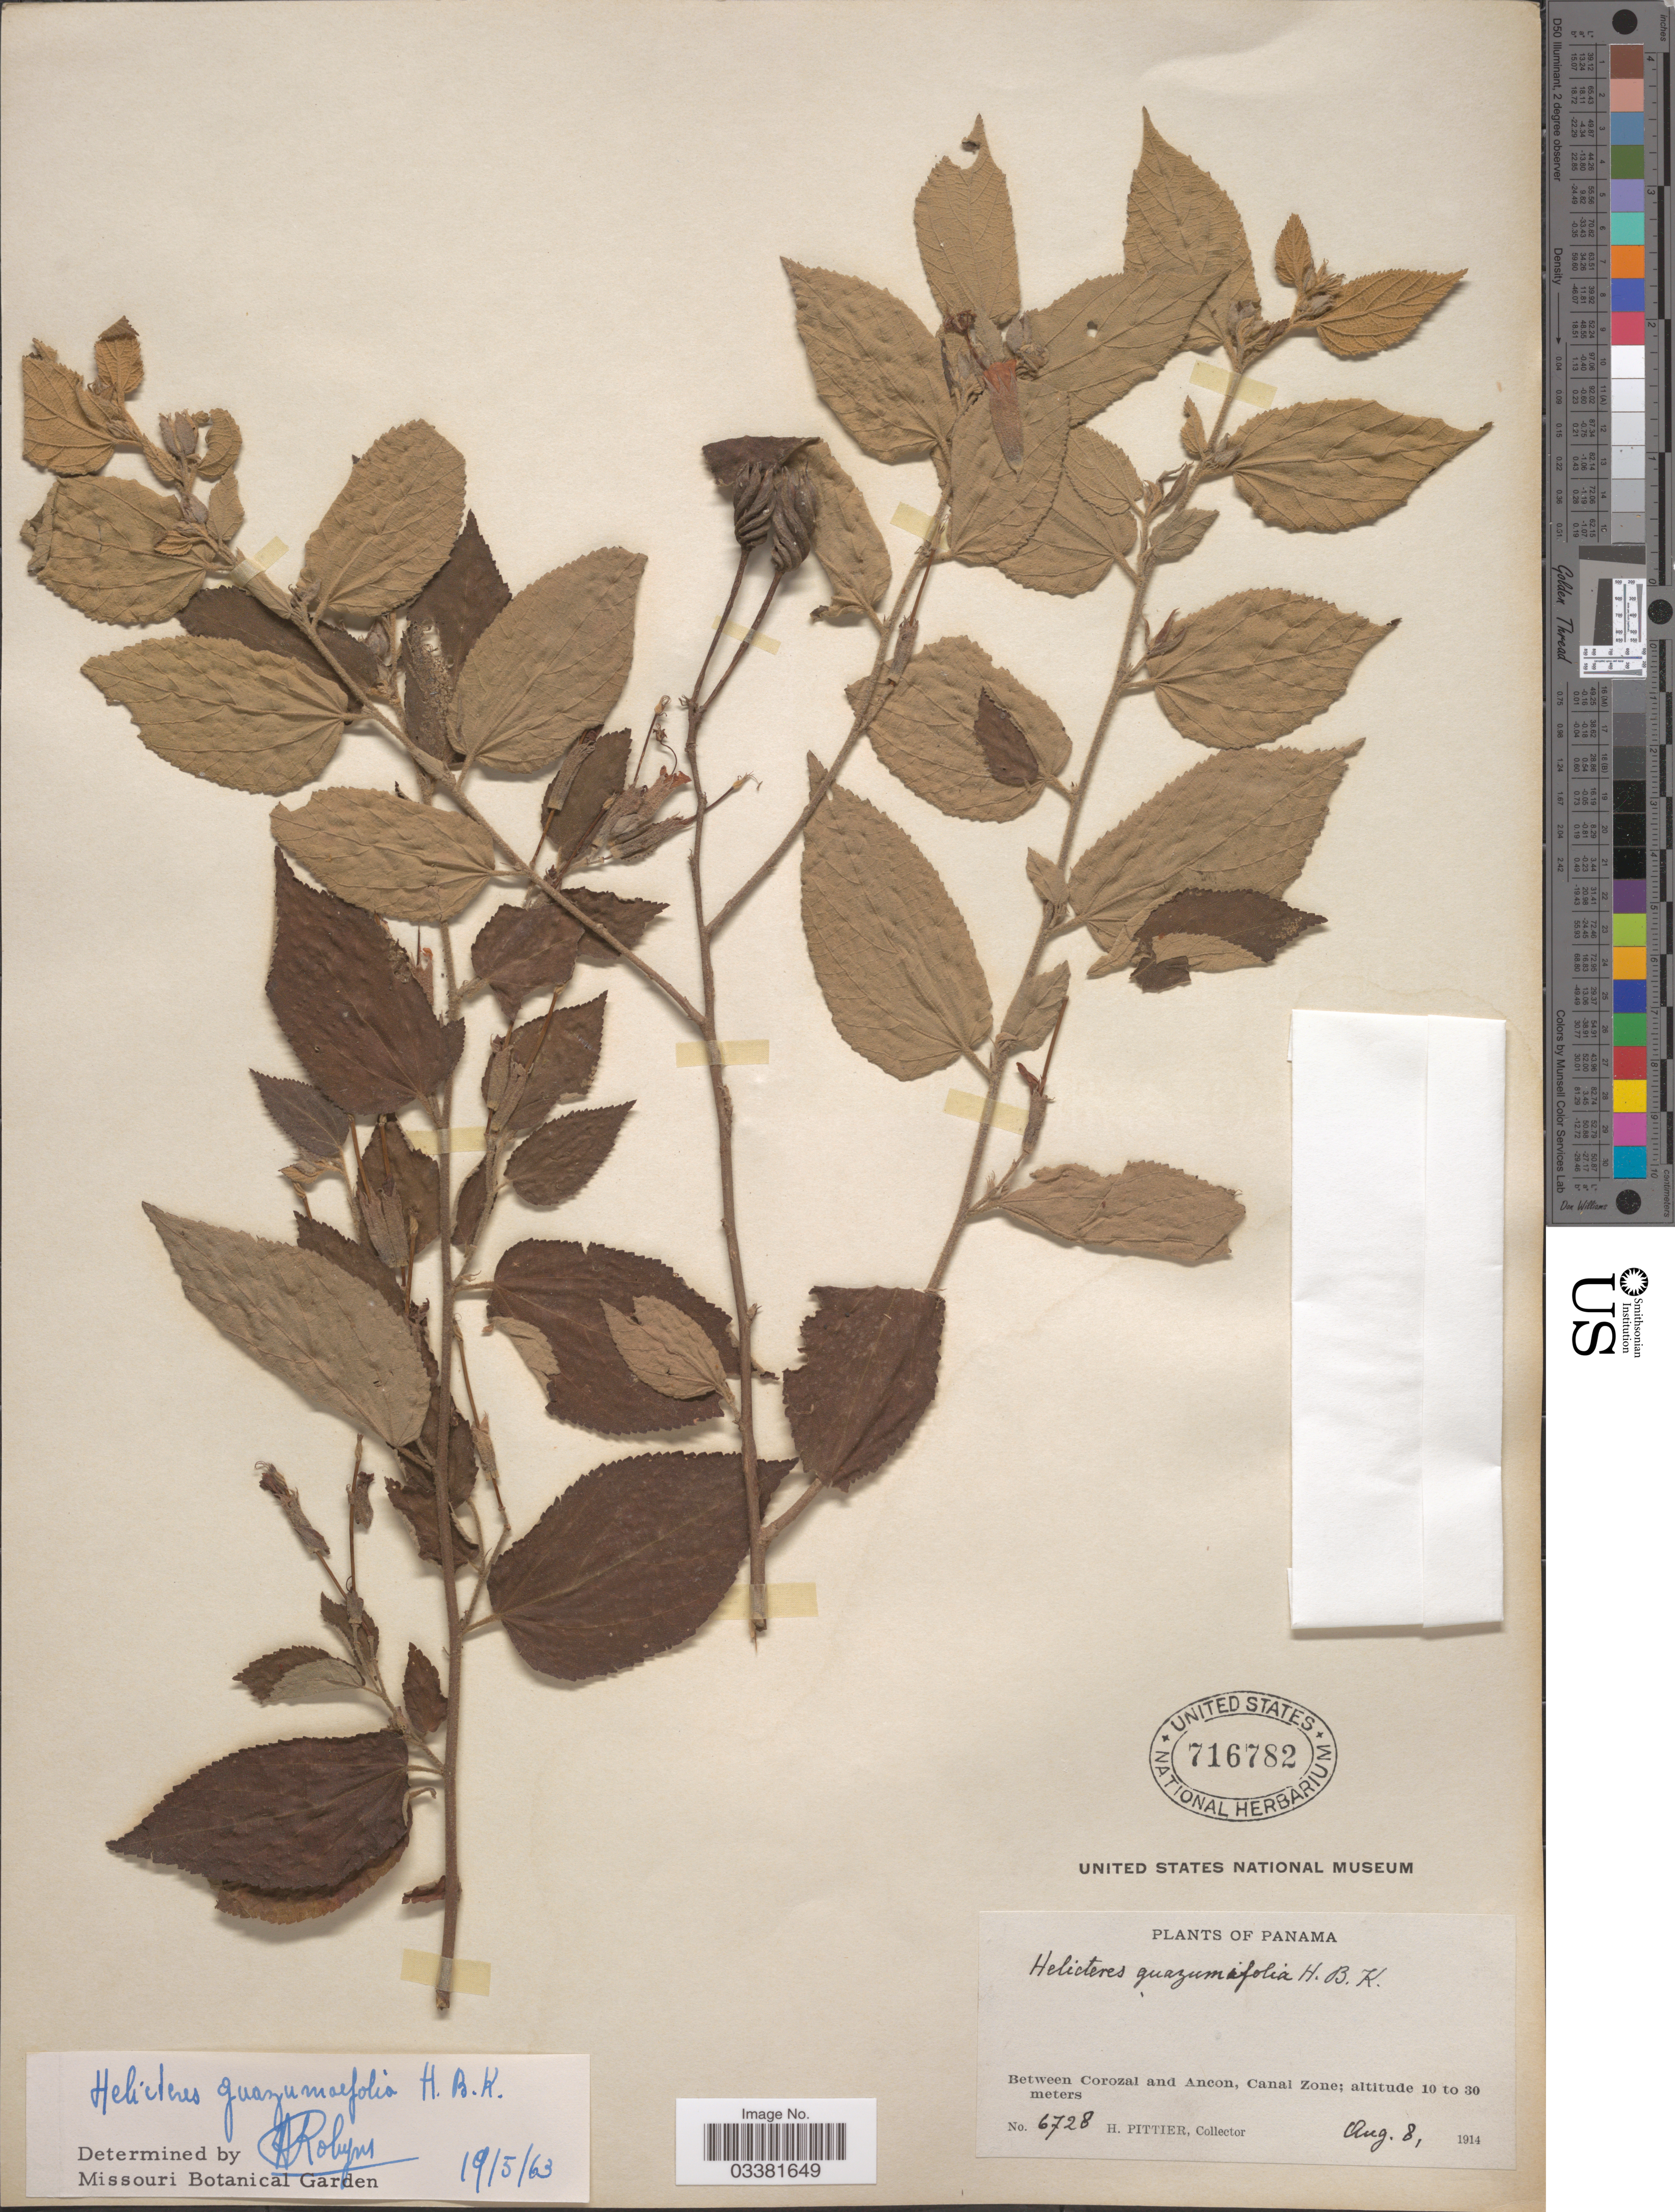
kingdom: Plantae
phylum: Tracheophyta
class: Magnoliopsida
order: Malvales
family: Malvaceae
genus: Helicteres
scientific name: Helicteres guazumifolia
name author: Kunth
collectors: H. F. Pittier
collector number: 6728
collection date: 1914-08-08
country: Panama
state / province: Colón / Panamá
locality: Between Corozal and Ancon, Canal Zone.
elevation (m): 10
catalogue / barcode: US 716782